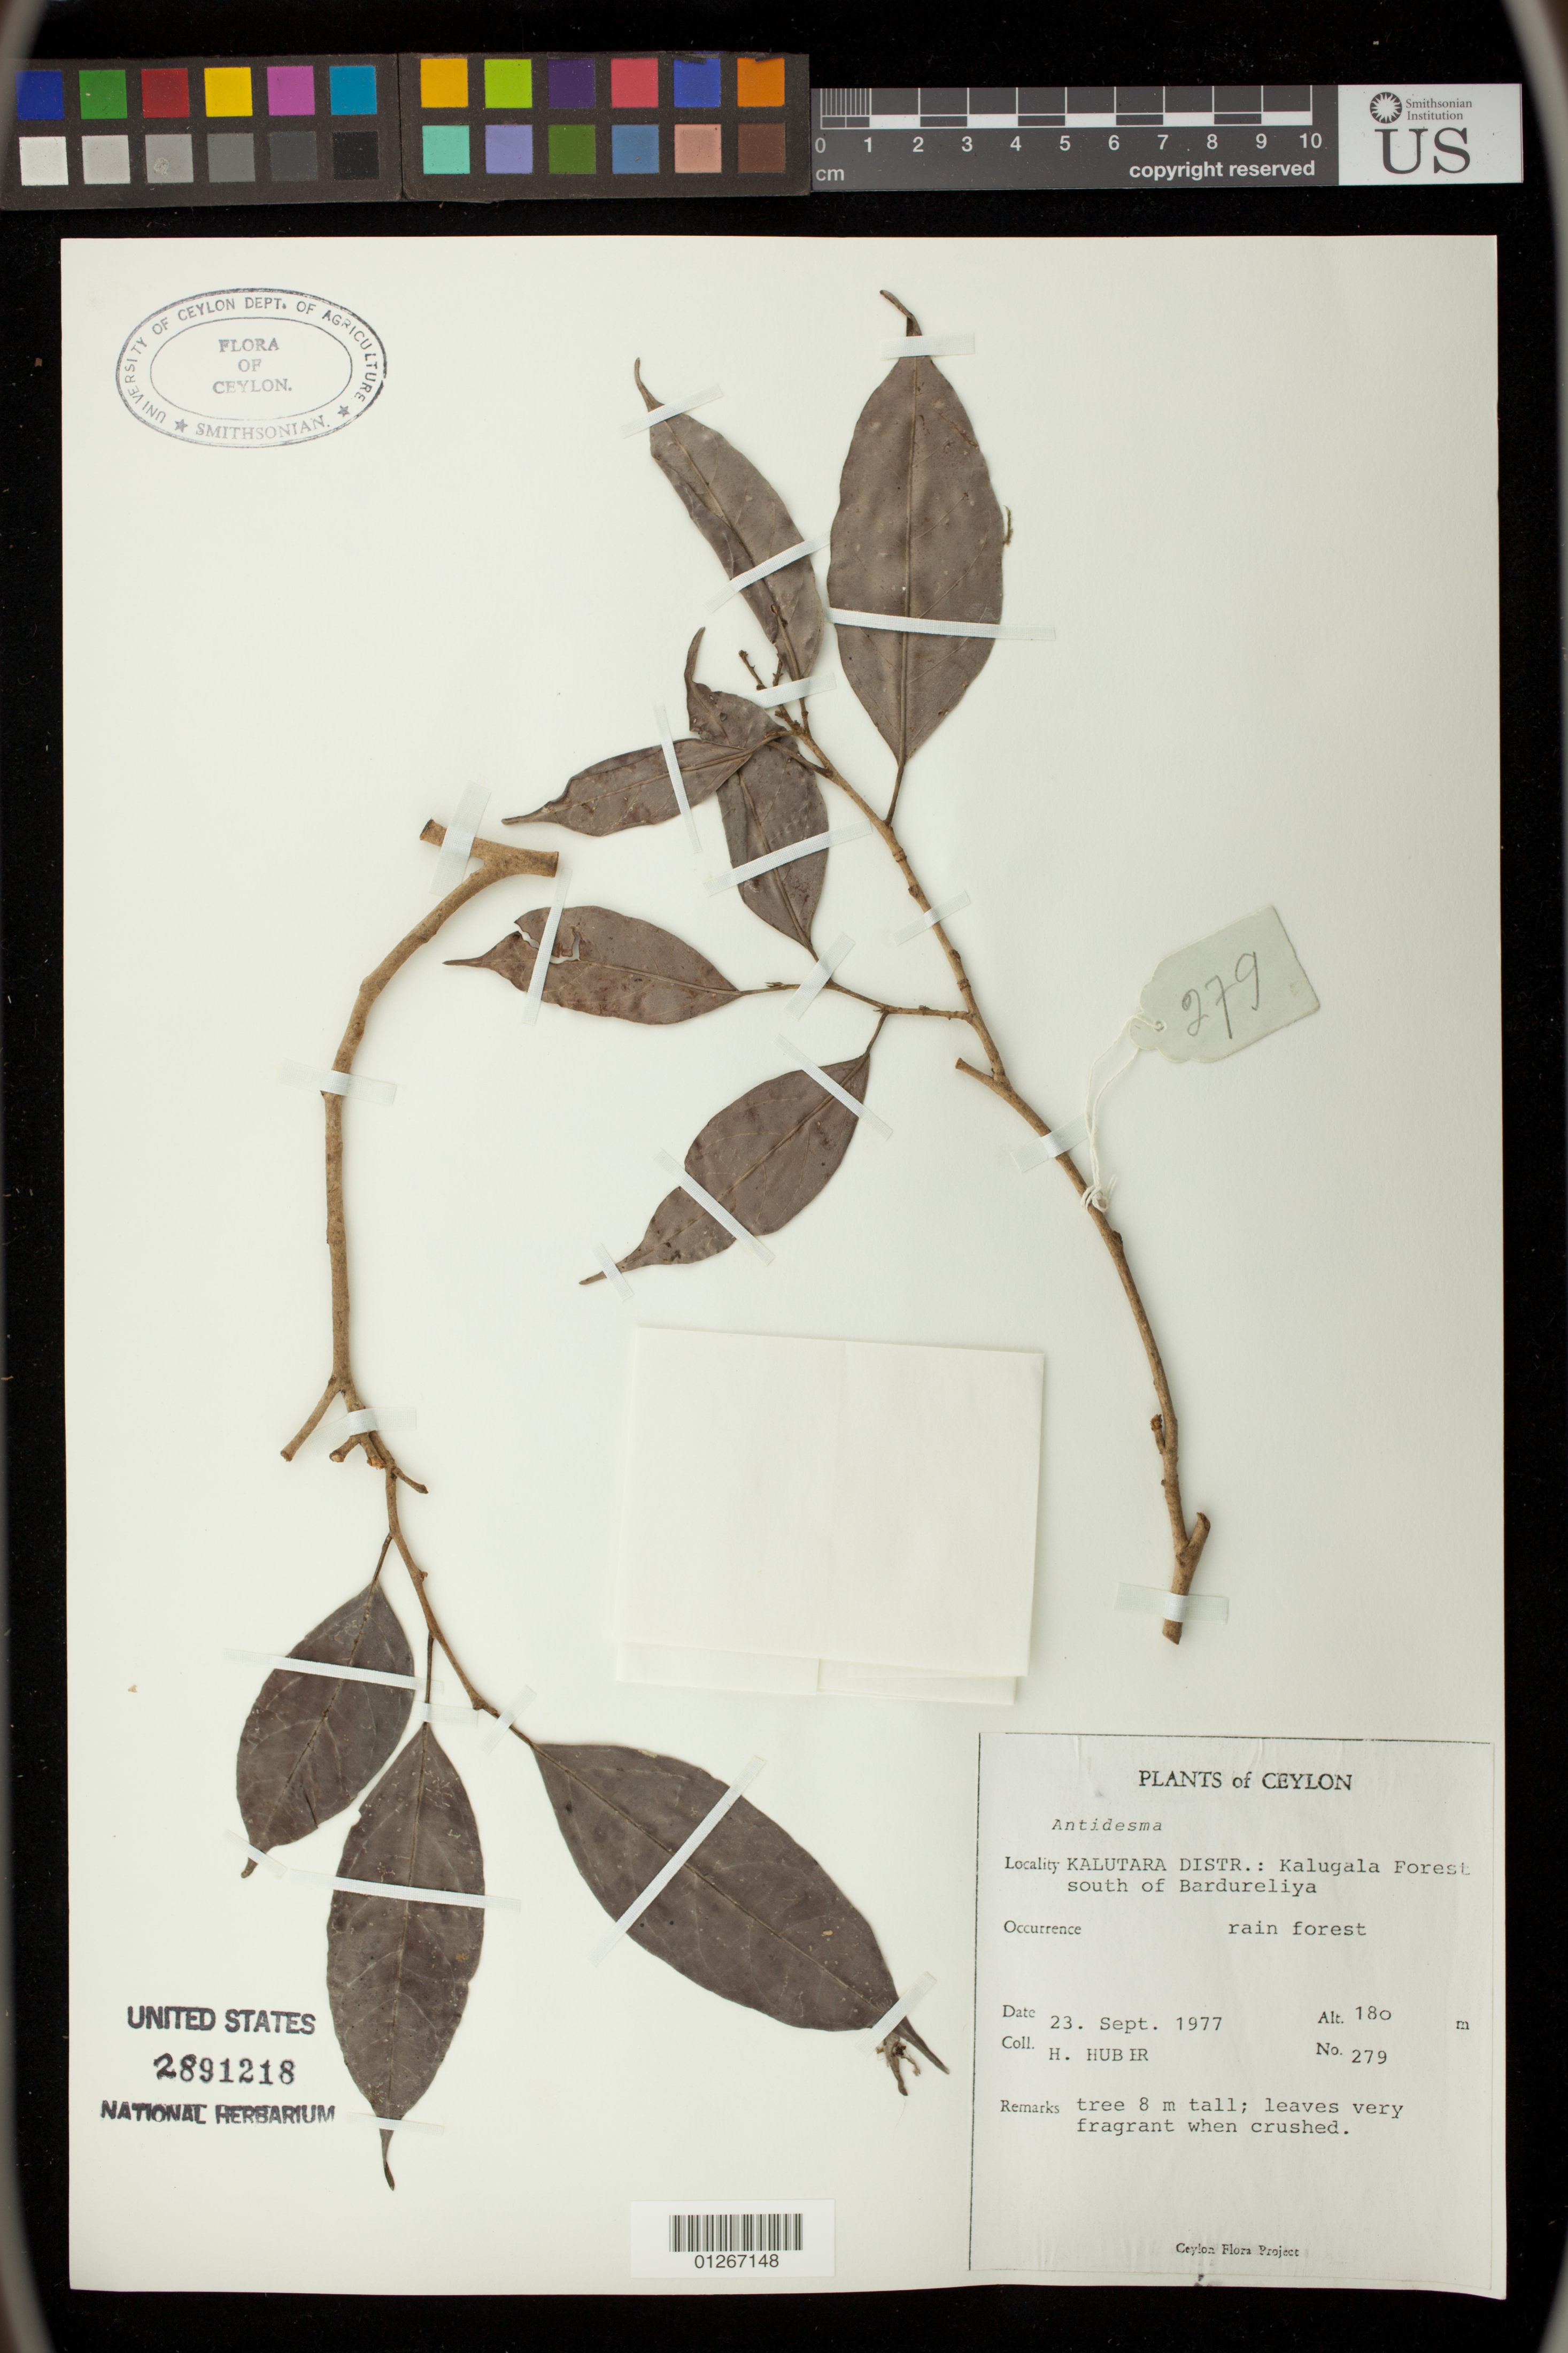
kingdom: Plantae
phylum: Tracheophyta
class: Magnoliopsida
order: Malpighiales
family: Phyllanthaceae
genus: Antidesma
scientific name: Antidesma sp.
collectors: H. Huber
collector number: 279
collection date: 1977-09-23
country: Sri Lanka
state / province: Western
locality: Kalutara, Kalugala Forest south of Bardureliya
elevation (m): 180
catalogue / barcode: US 2891218